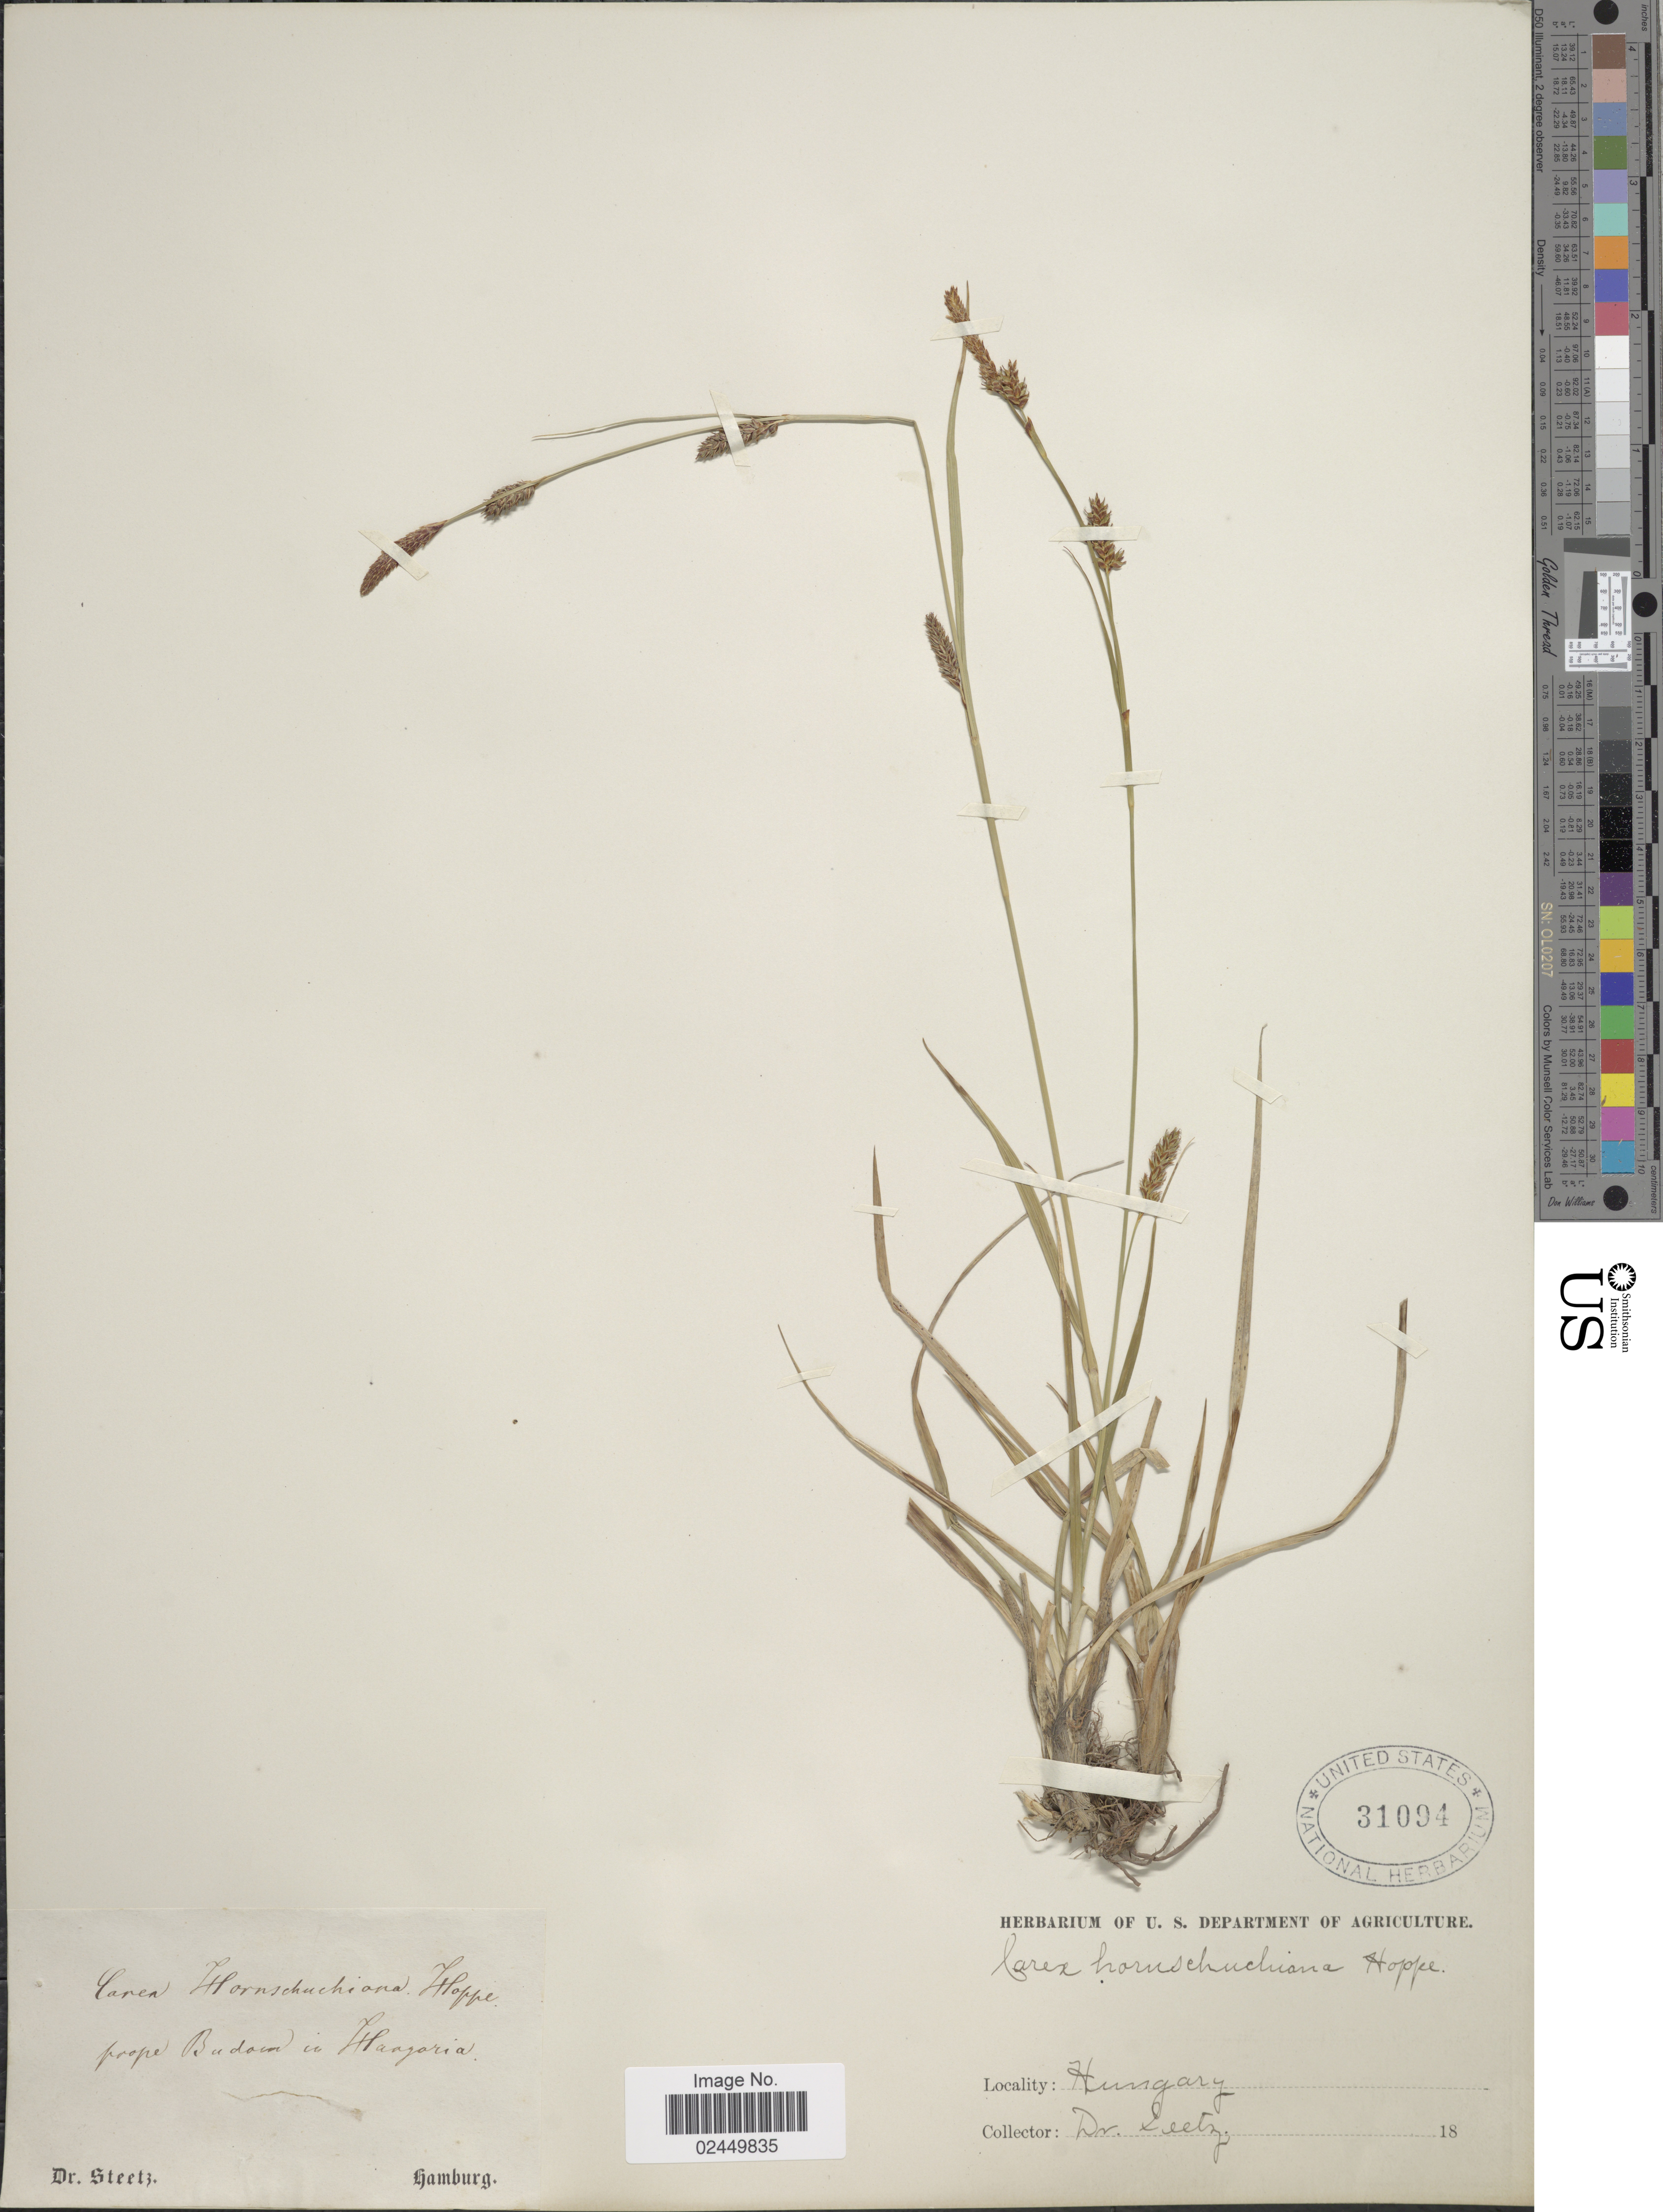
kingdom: Plantae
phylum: Tracheophyta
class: Liliopsida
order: Poales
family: Cyperaceae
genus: Carex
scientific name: Carex hostiana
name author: DC.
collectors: Steetz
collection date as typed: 18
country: Hungary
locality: Prope Budoin [interpreted]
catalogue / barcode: US 31094